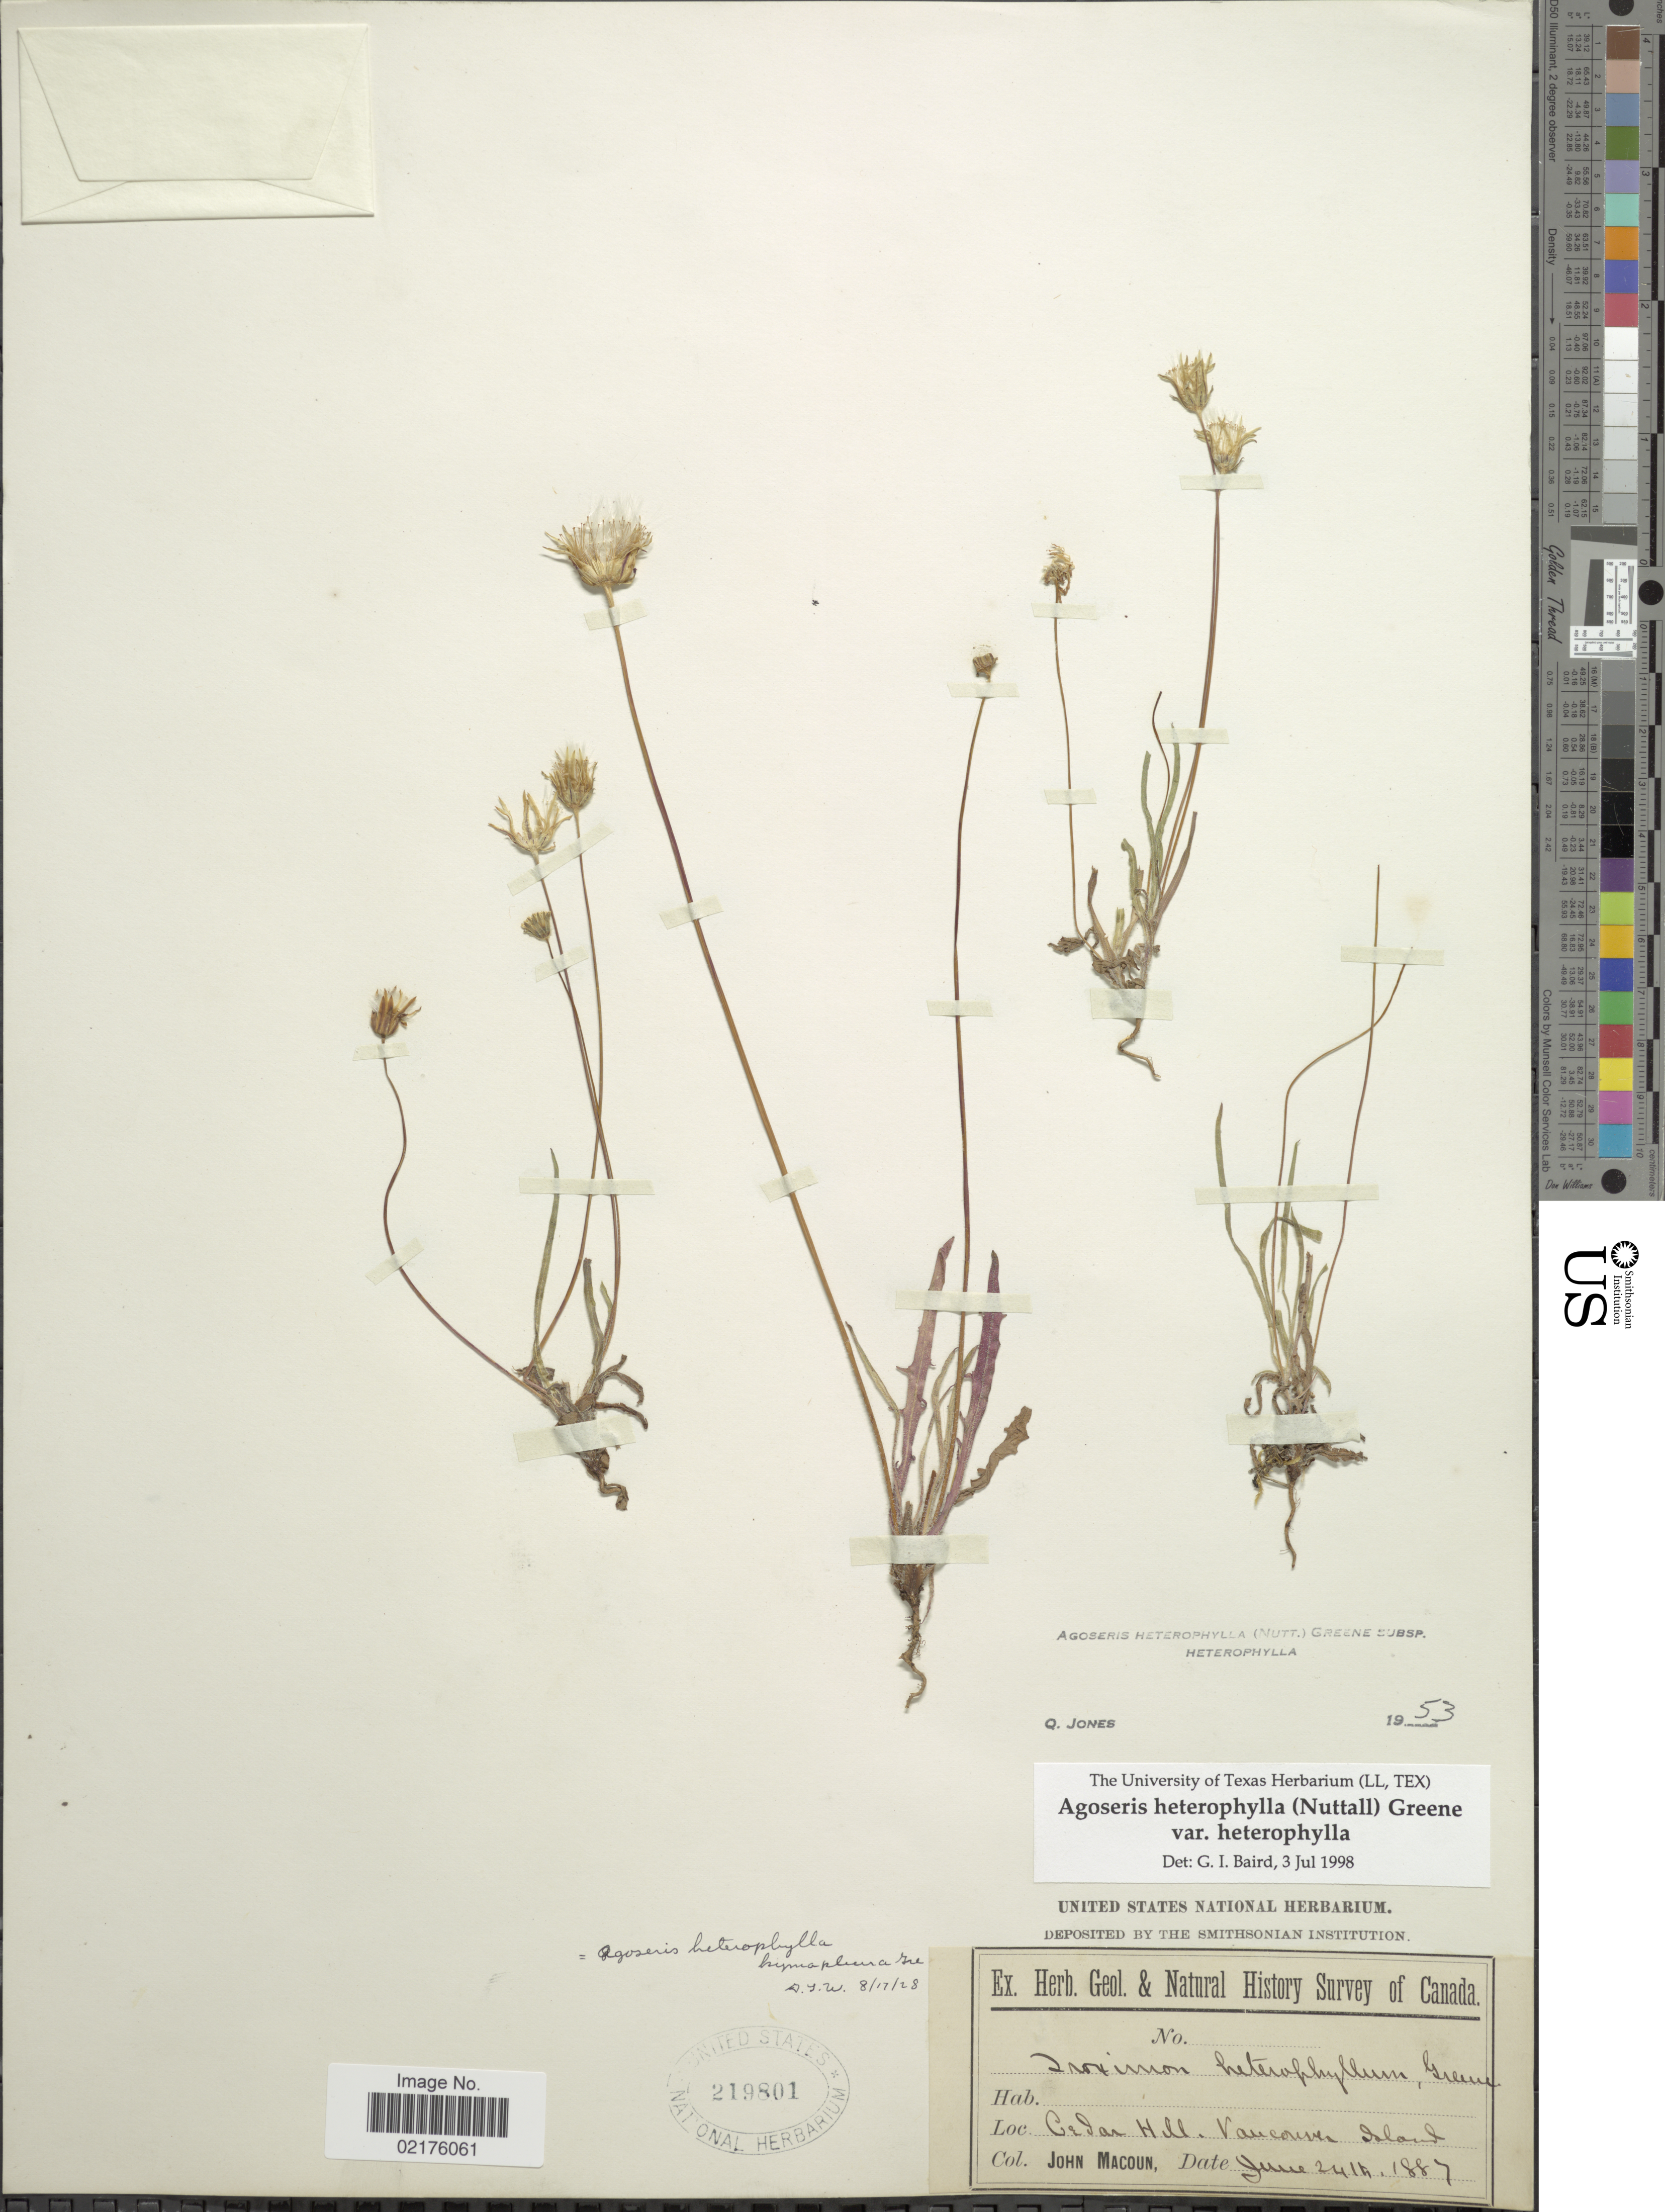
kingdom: Plantae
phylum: Tracheophyta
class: Magnoliopsida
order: Asterales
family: Asteraceae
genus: Agoseris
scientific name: Agoseris heterophylla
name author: (Nutt.) Greene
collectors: J. Macoun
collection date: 1887-06-24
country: Canada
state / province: British Columbia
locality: Cedar Hill, Vancouver Island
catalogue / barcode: US 219801